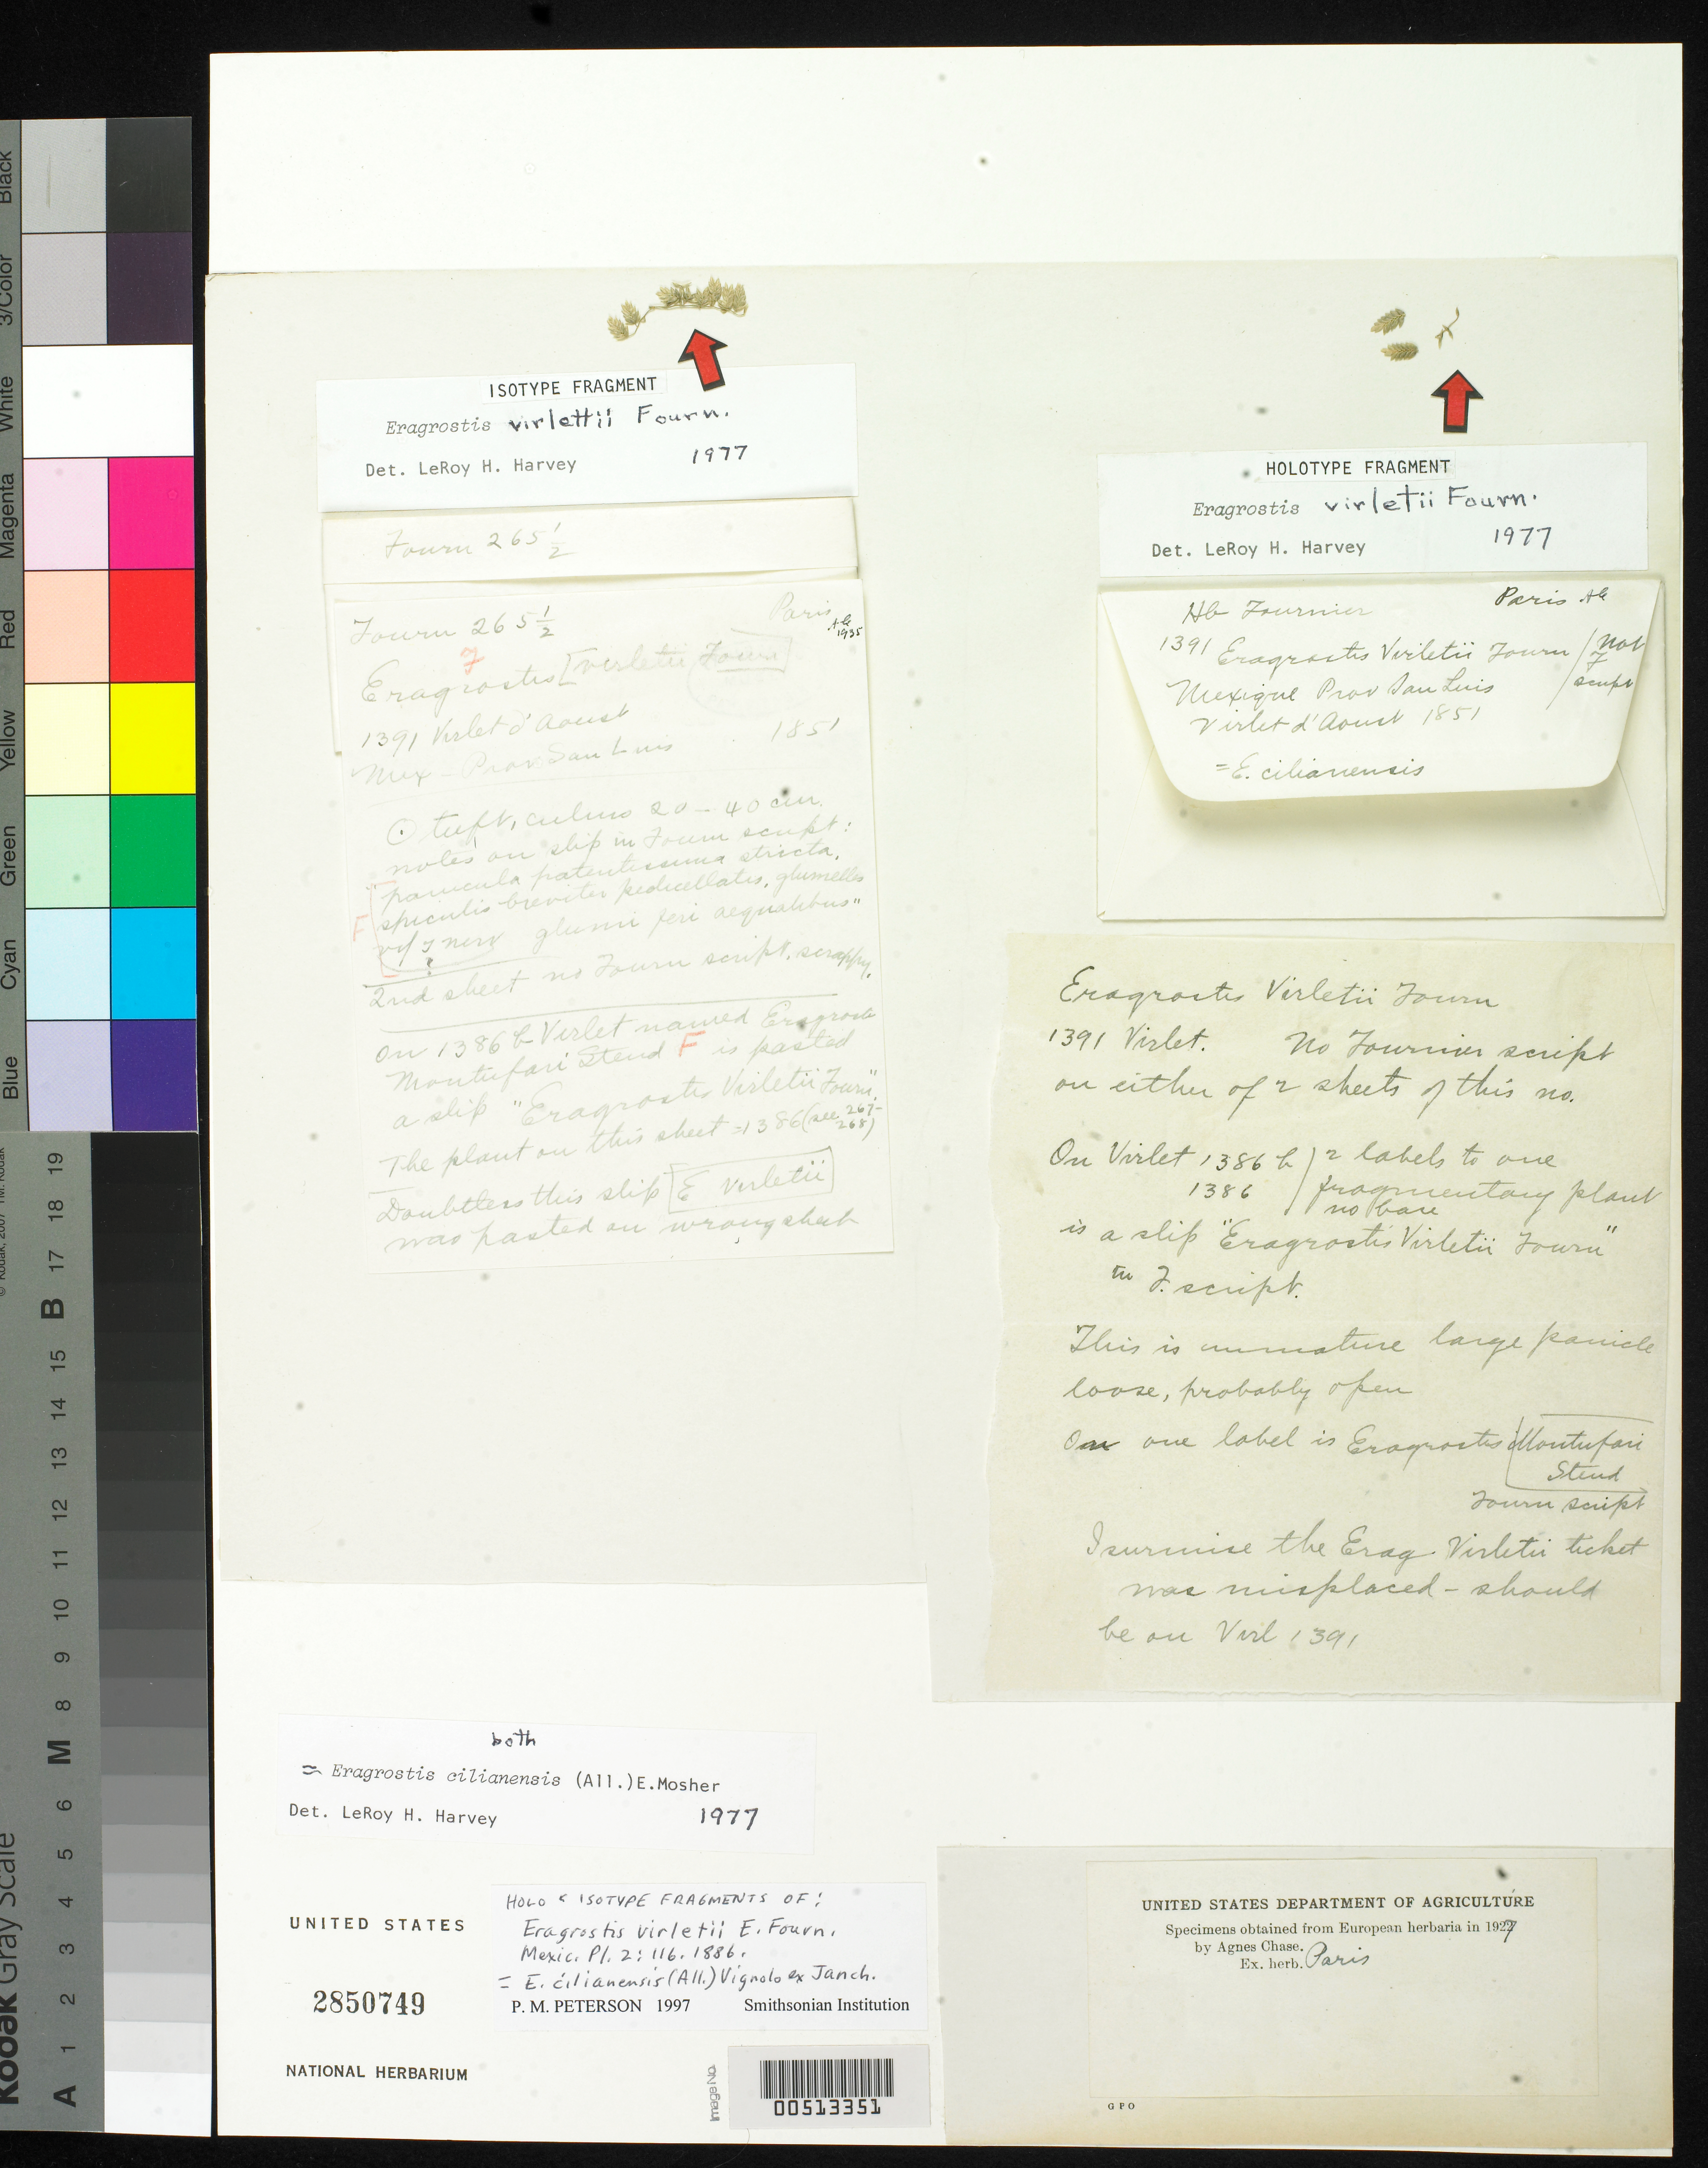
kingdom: Plantae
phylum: Tracheophyta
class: Liliopsida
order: Poales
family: Poaceae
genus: Eragrostis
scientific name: Eragrostis virletii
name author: E. Fourn.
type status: Type Fragment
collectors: M. Virlet d'Aoust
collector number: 1391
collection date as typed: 1851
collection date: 1851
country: Mexico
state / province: San Luis Potosi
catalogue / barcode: US 2850749